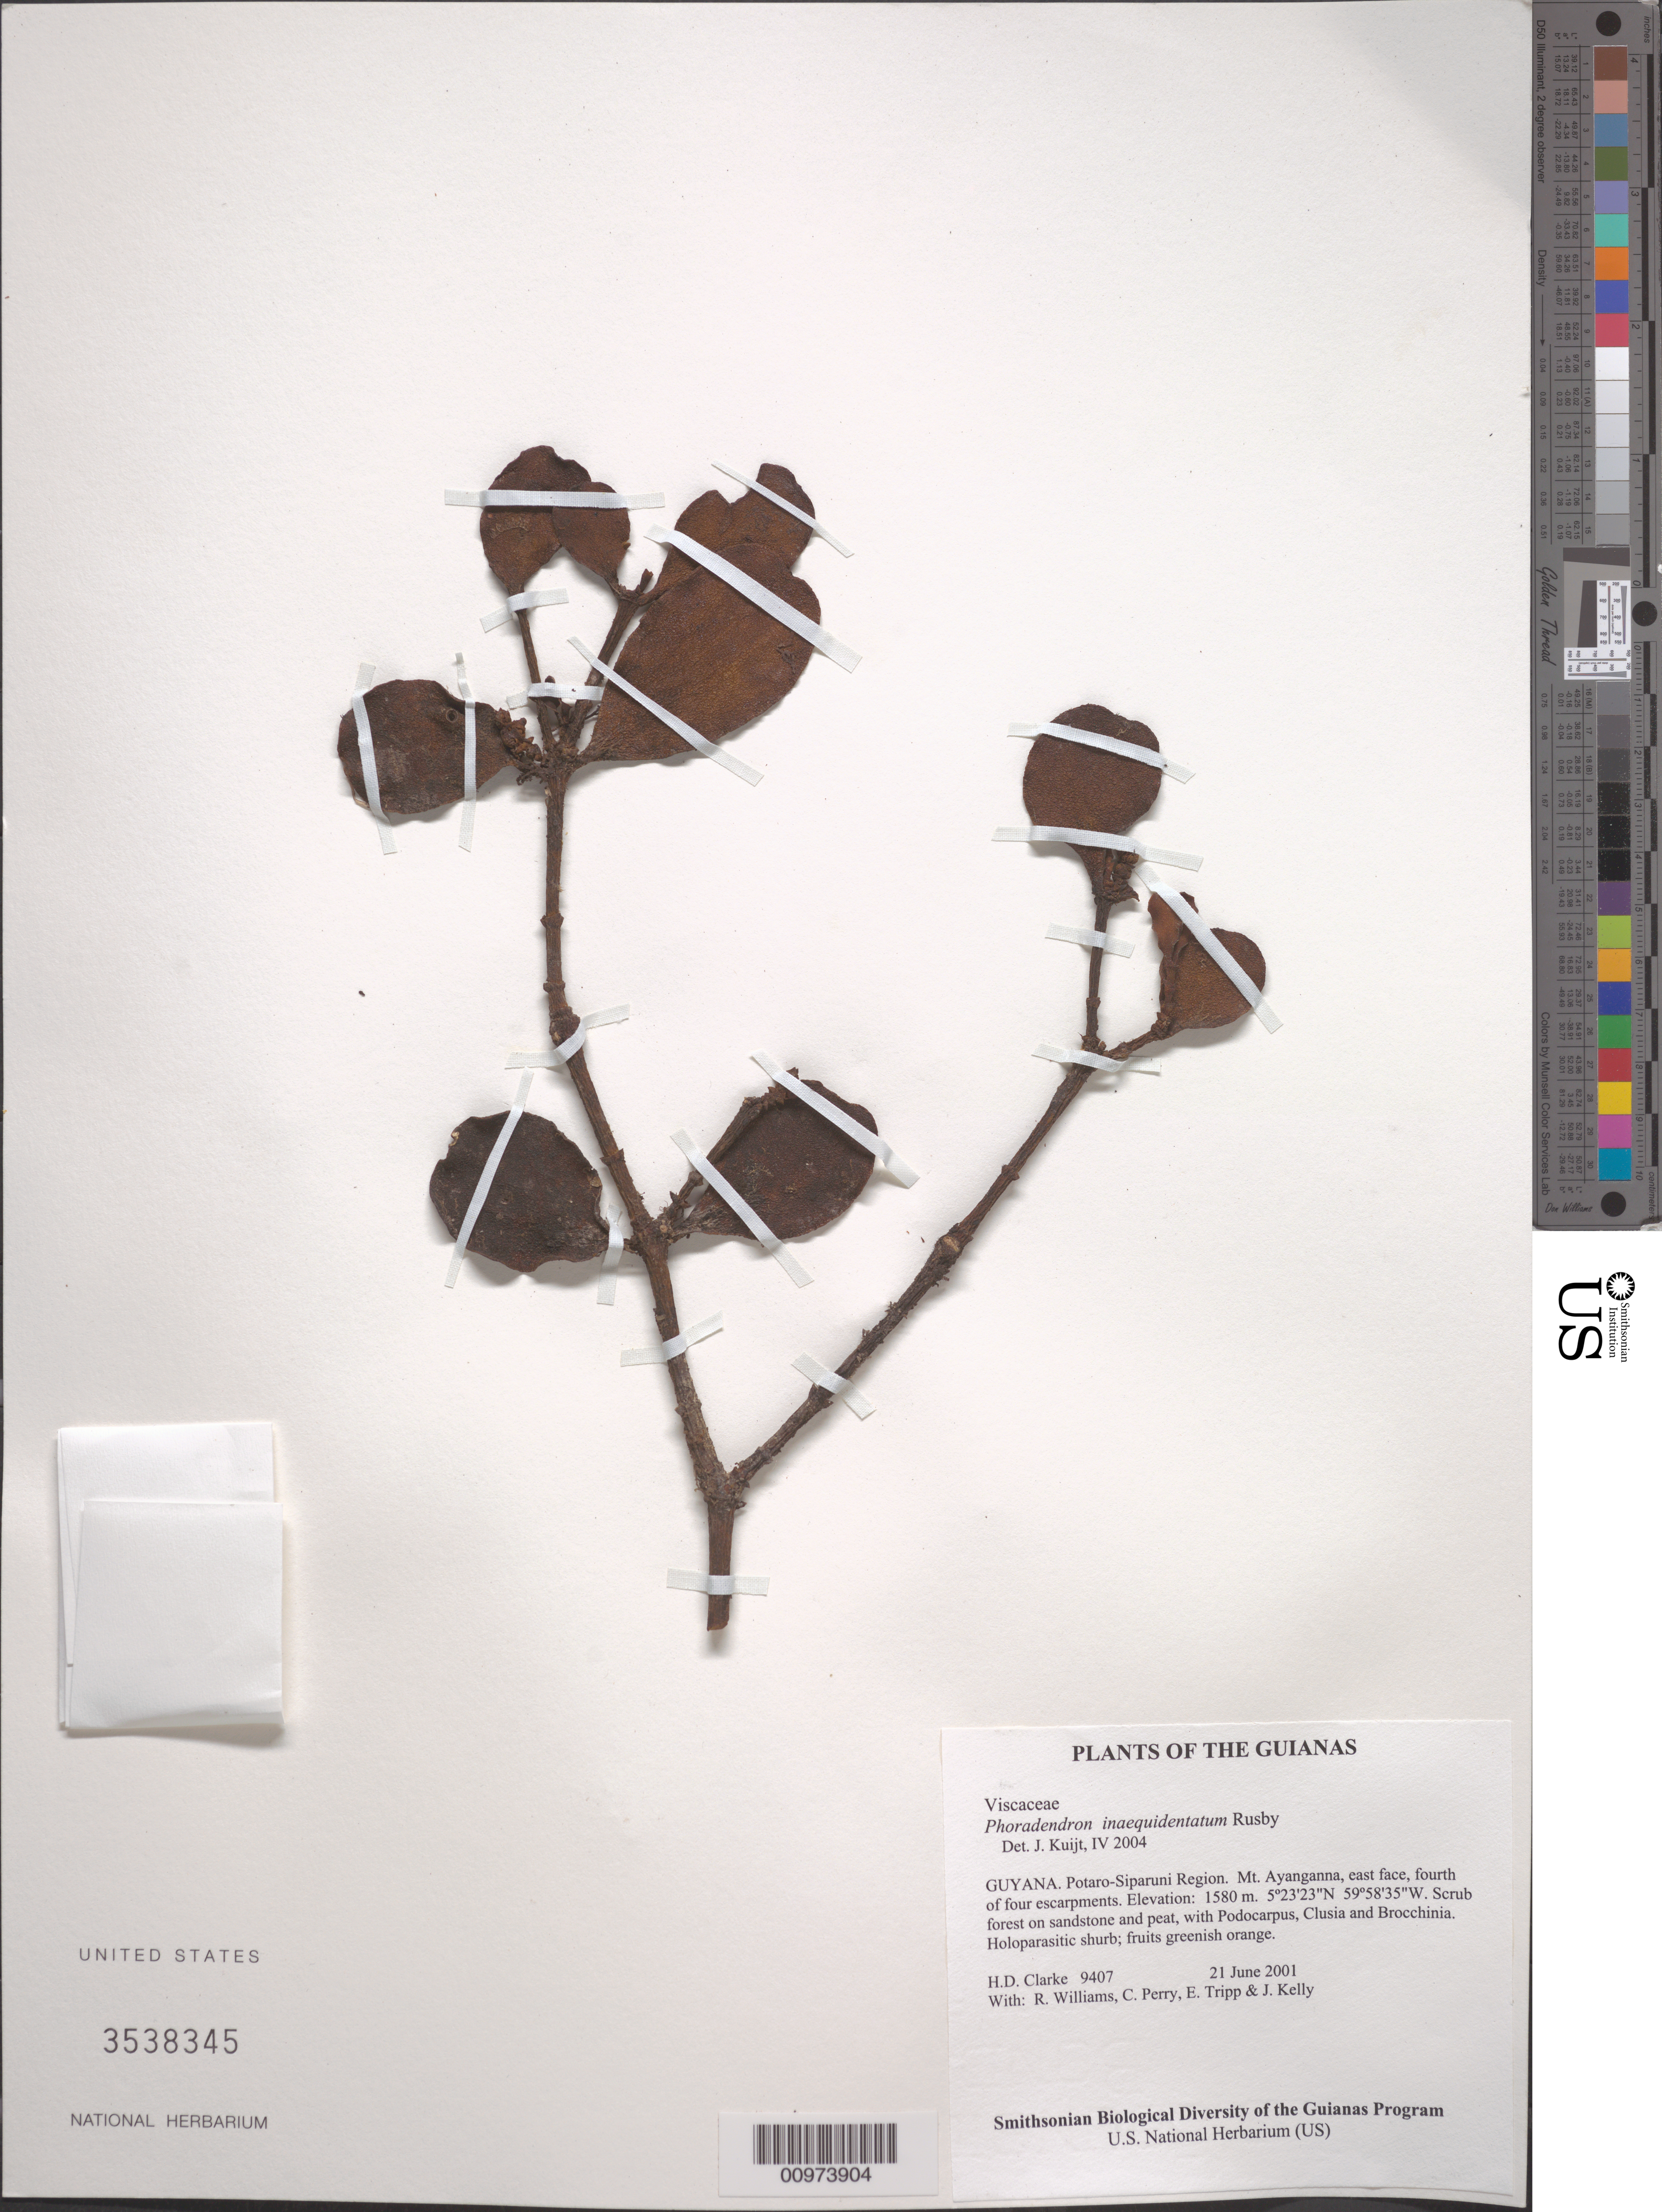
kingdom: Plantae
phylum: Tracheophyta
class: Magnoliopsida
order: Santalales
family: Viscaceae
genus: Phoradendron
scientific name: Phoradendron inaequidentatum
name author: Rusby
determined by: Kuijt, Job, (CANADA)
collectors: H. D. Clarke, R. Williams, C. Perry, E. Tripp & J. Kelly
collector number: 9407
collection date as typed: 21 June 2001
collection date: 2001-06-21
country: Guyana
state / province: Potaro-Siparuni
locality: Mt. Ayanganna, east face, fourth of four escarpments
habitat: Scrub forest on sandstone and peat, with Podocarpus, Clusia and Brocchinia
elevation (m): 1580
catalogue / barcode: US 3538345